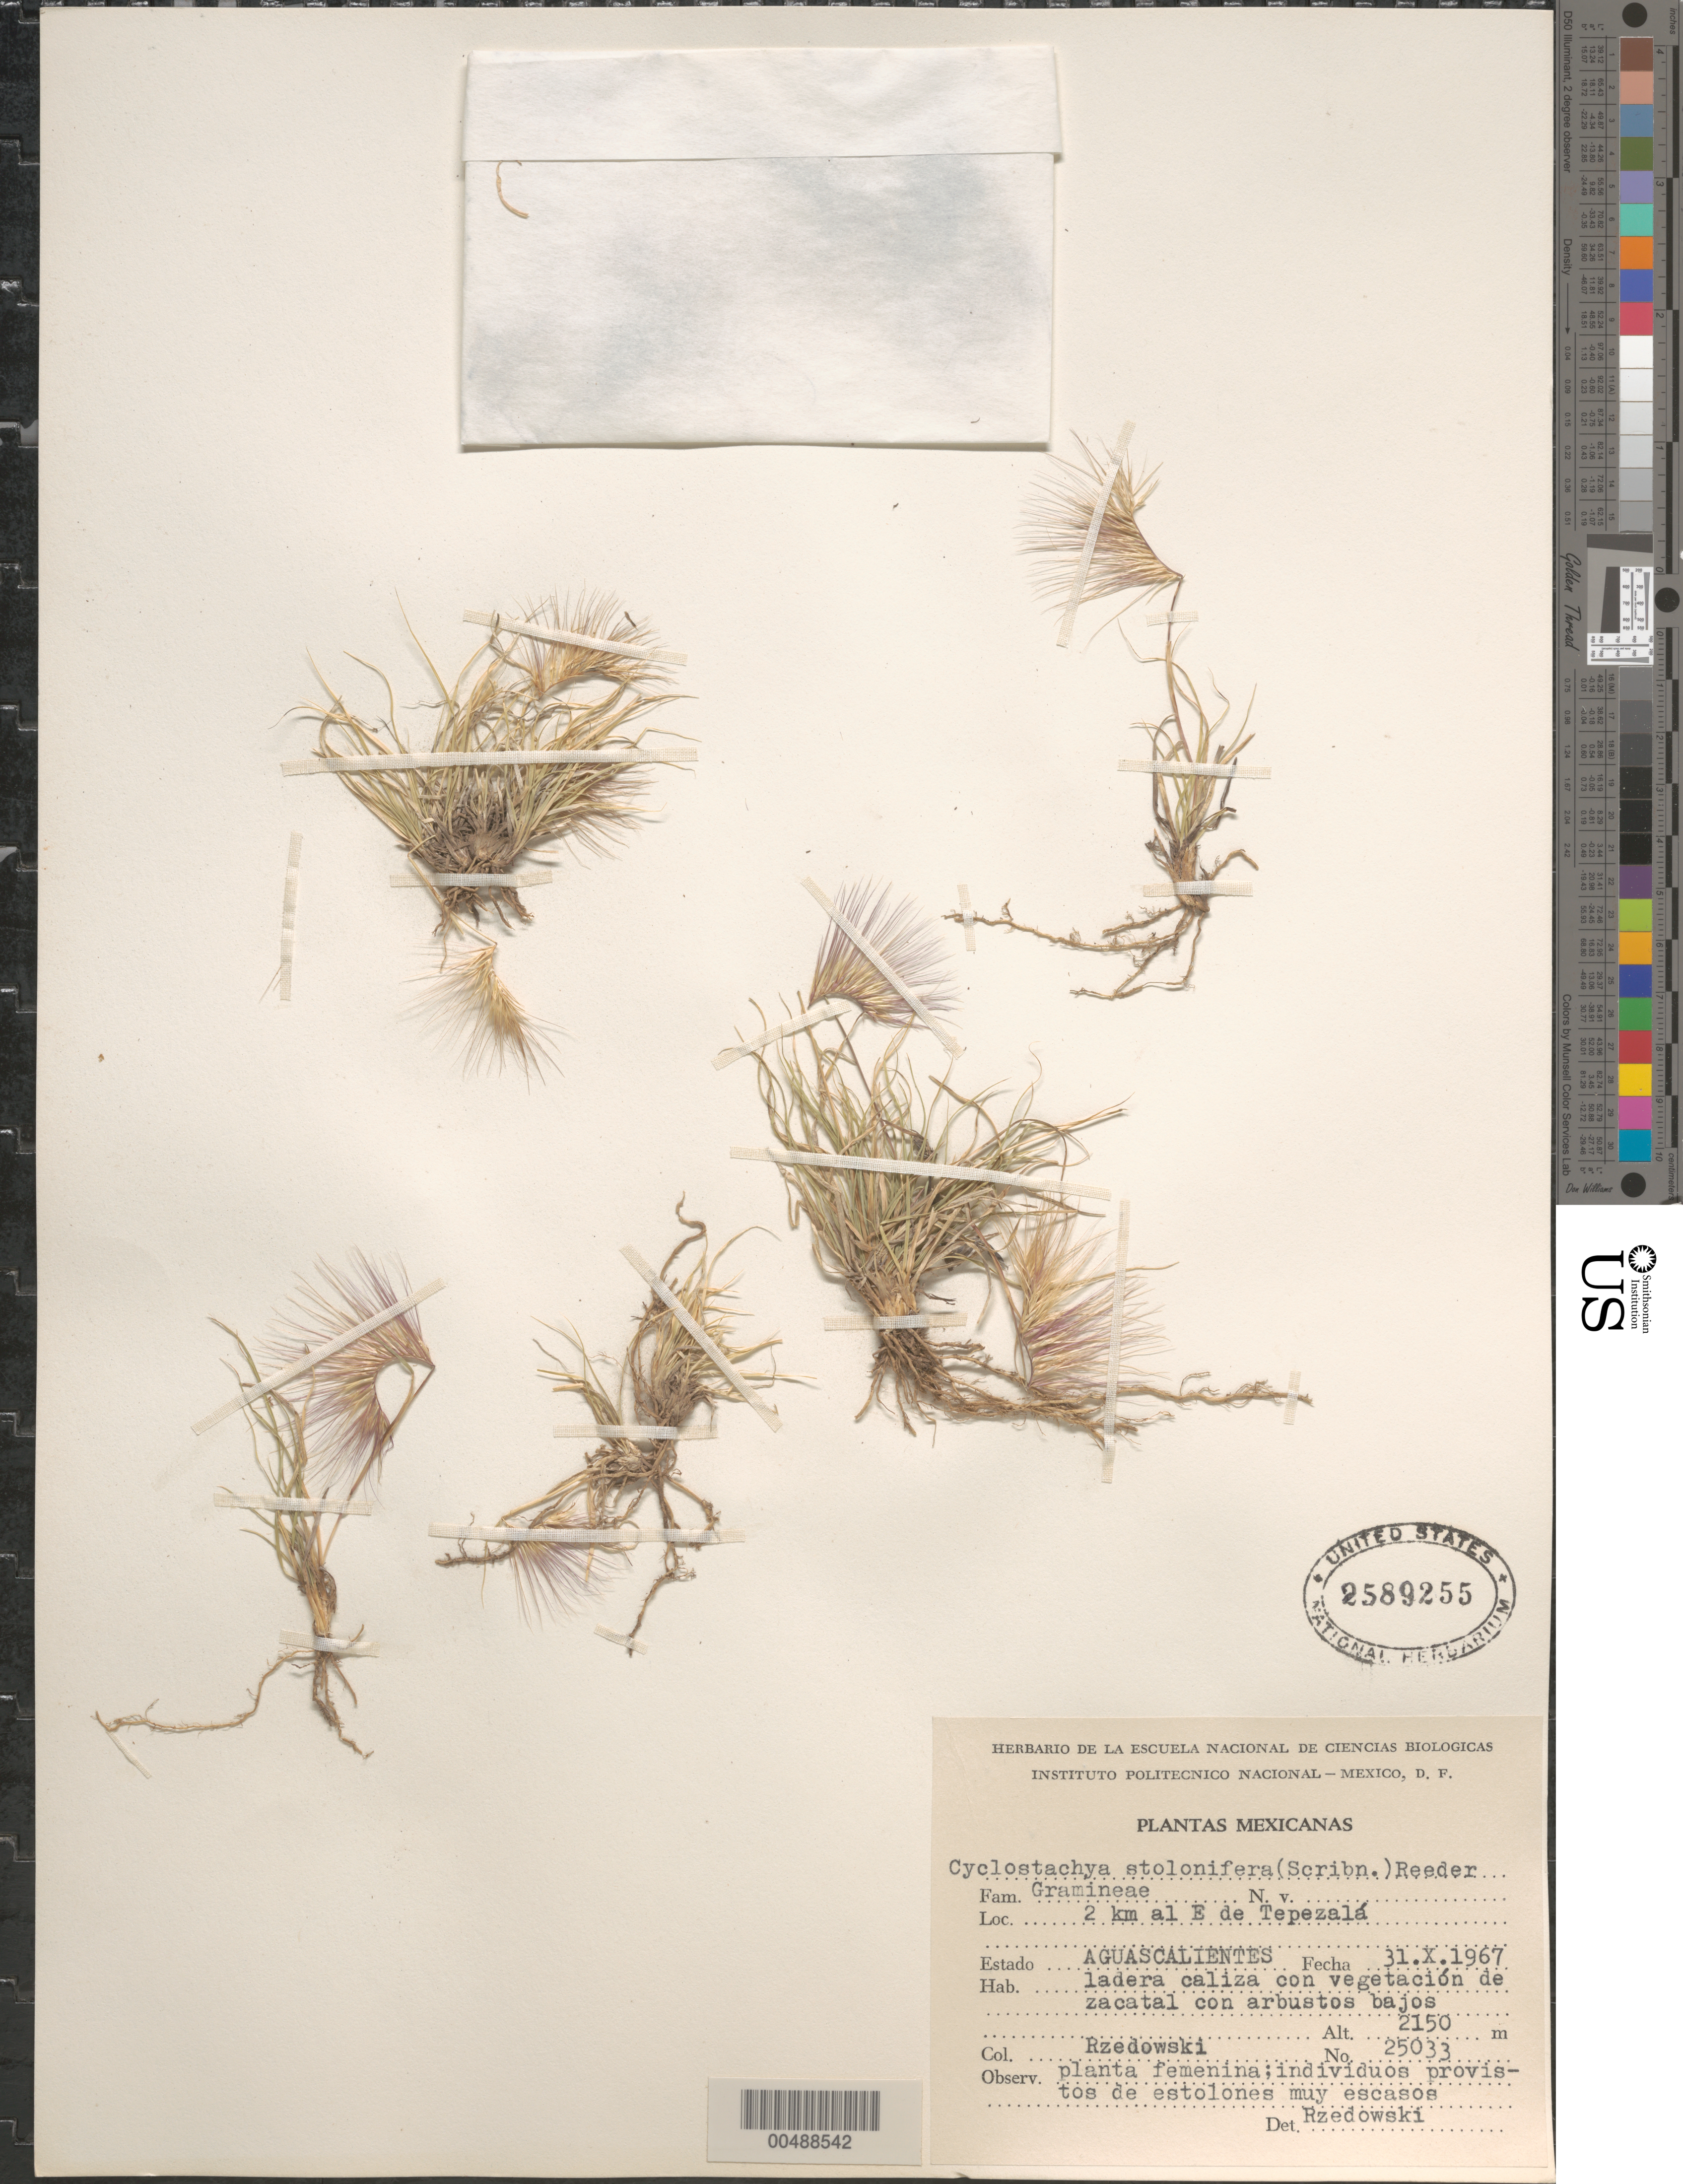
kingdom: Plantae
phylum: Tracheophyta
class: Liliopsida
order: Poales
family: Poaceae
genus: Cyclostachya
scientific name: Cyclostachya stolonifera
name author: (Scribn.) Reeder & C. Reeder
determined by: Rzedowski, J.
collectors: J. Rzedowski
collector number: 25033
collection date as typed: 31 Oct 1967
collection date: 1967-10-31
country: Mexico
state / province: Aguascalientes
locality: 2 km E Tepezal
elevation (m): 2150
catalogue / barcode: US 2589255